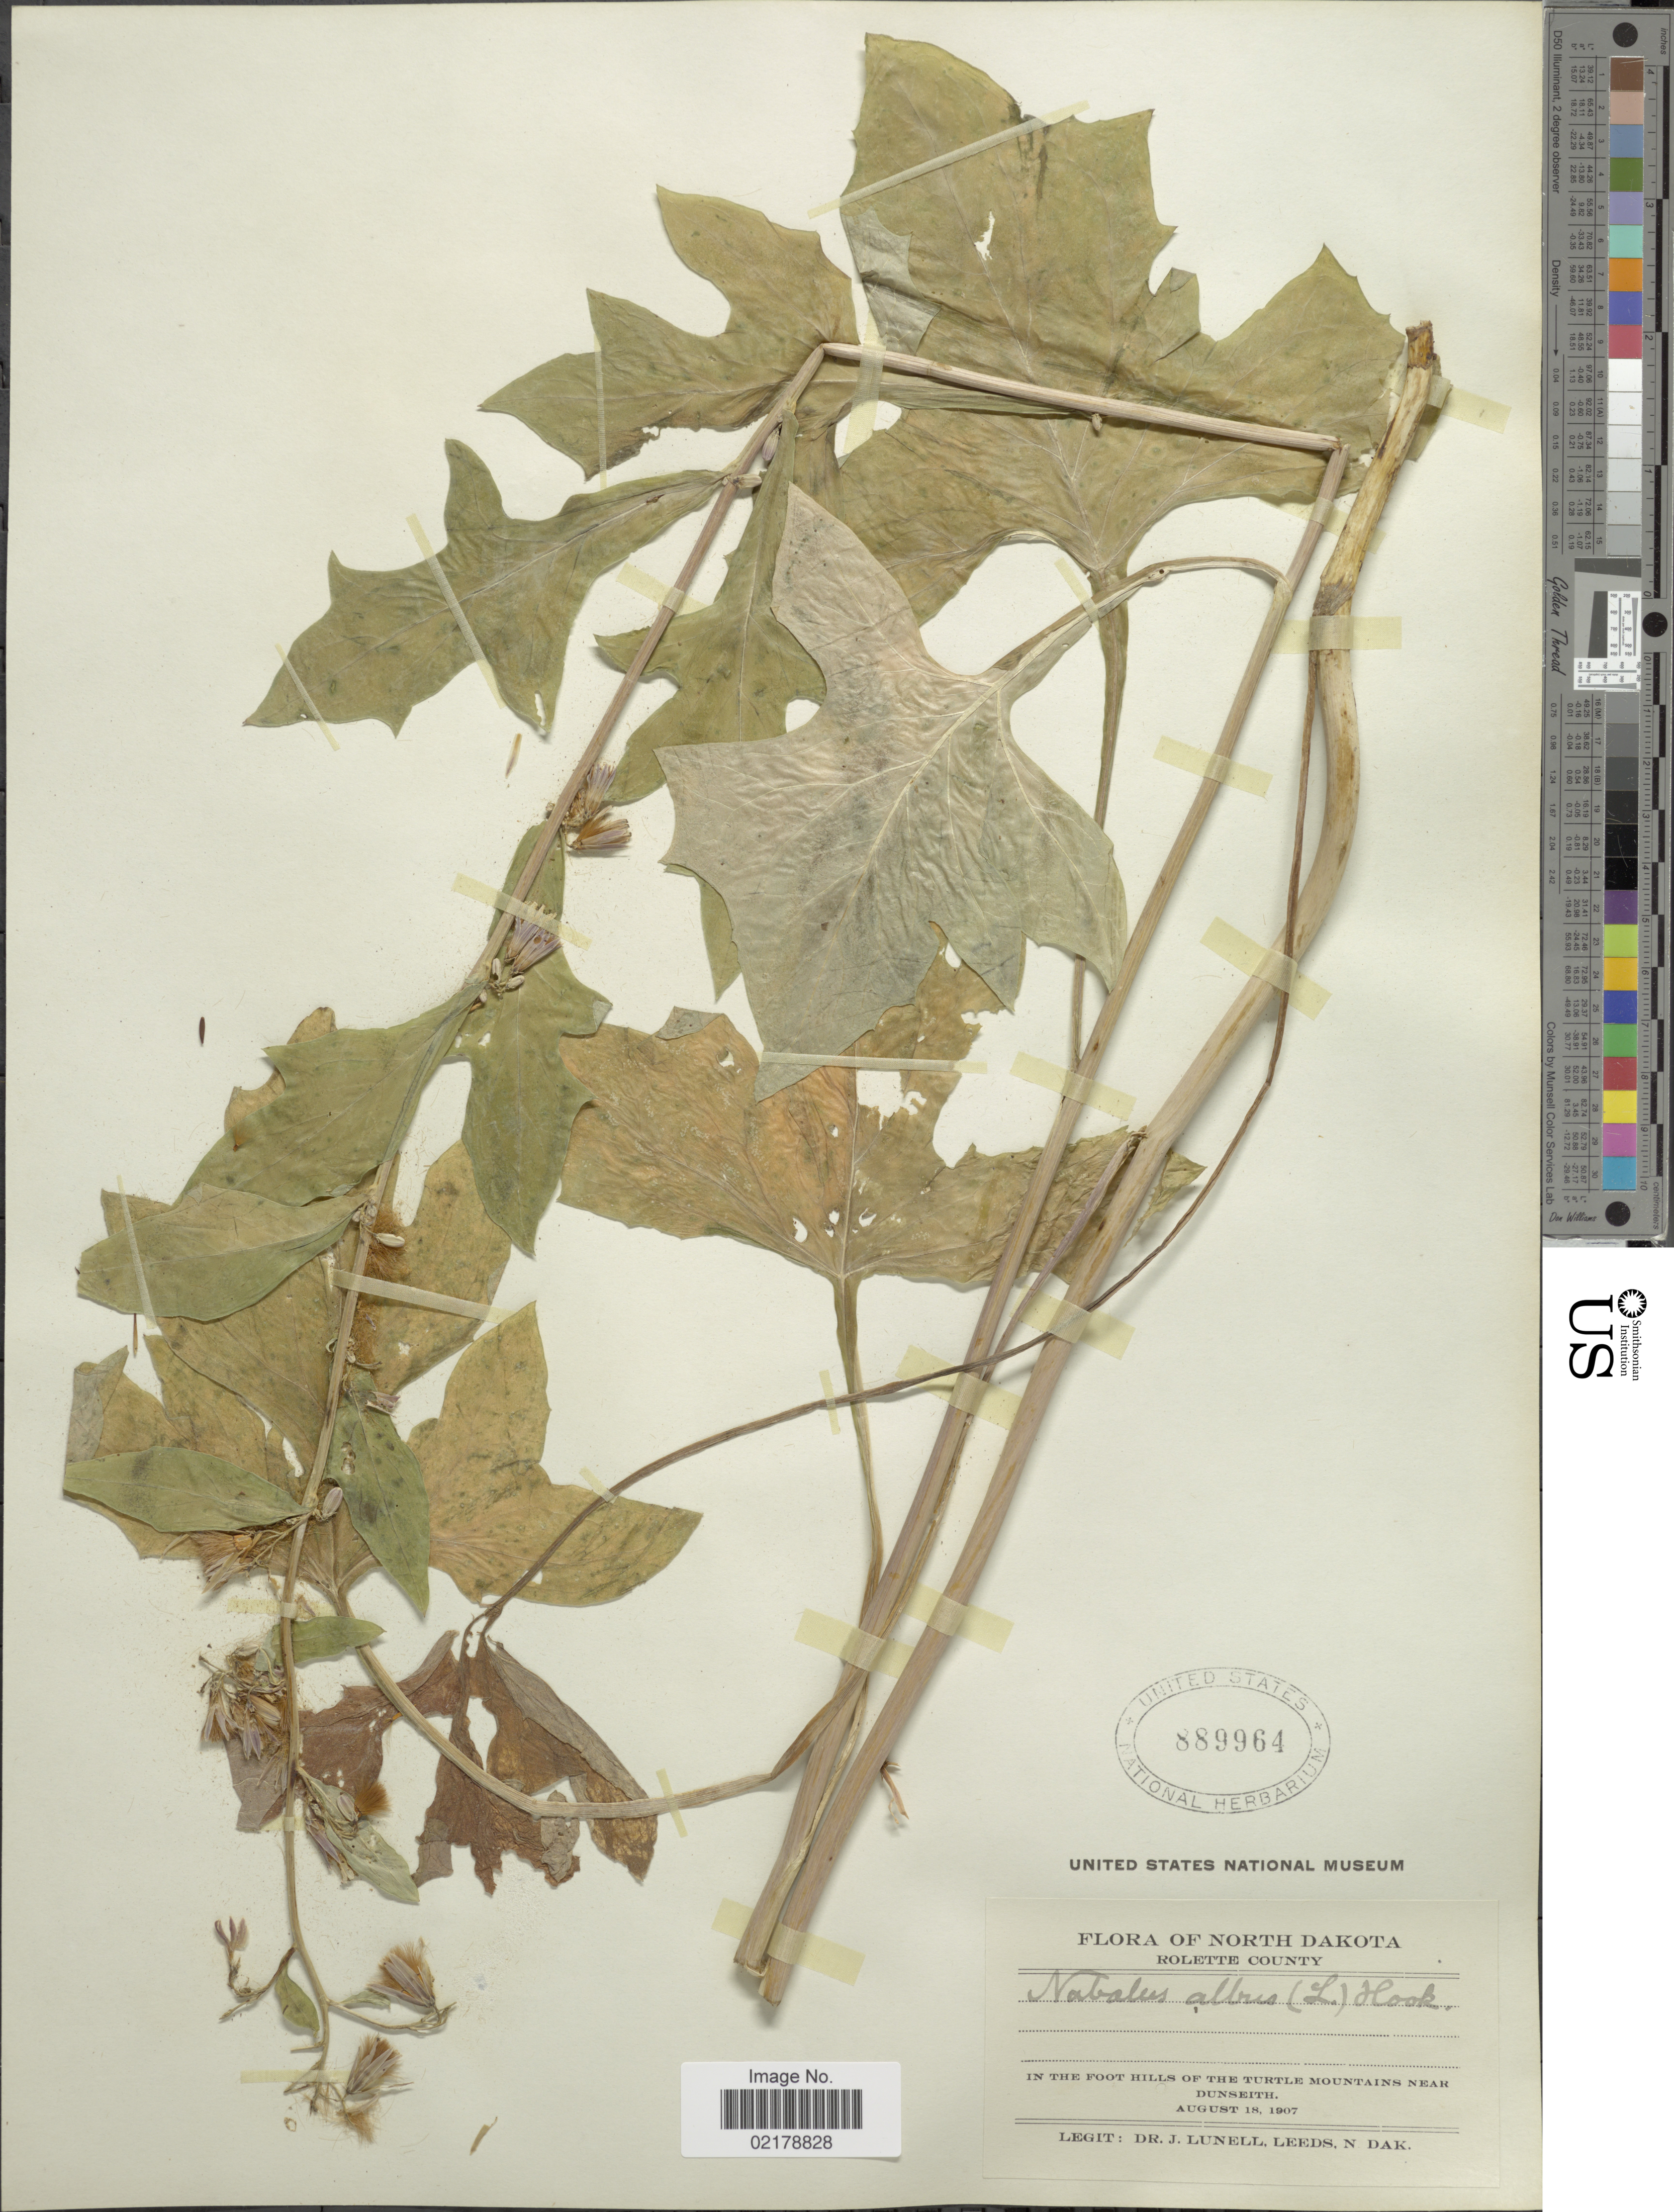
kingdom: Plantae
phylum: Tracheophyta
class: Magnoliopsida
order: Asterales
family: Asteraceae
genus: Nabalus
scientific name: Nabalus albus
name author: (L.) Hook.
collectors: J. Lunell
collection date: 1907-08-18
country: United States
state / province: North Dakota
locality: Rolette County, in the foot hills of the Turtle Mountains near Dunseith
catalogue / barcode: US 889964